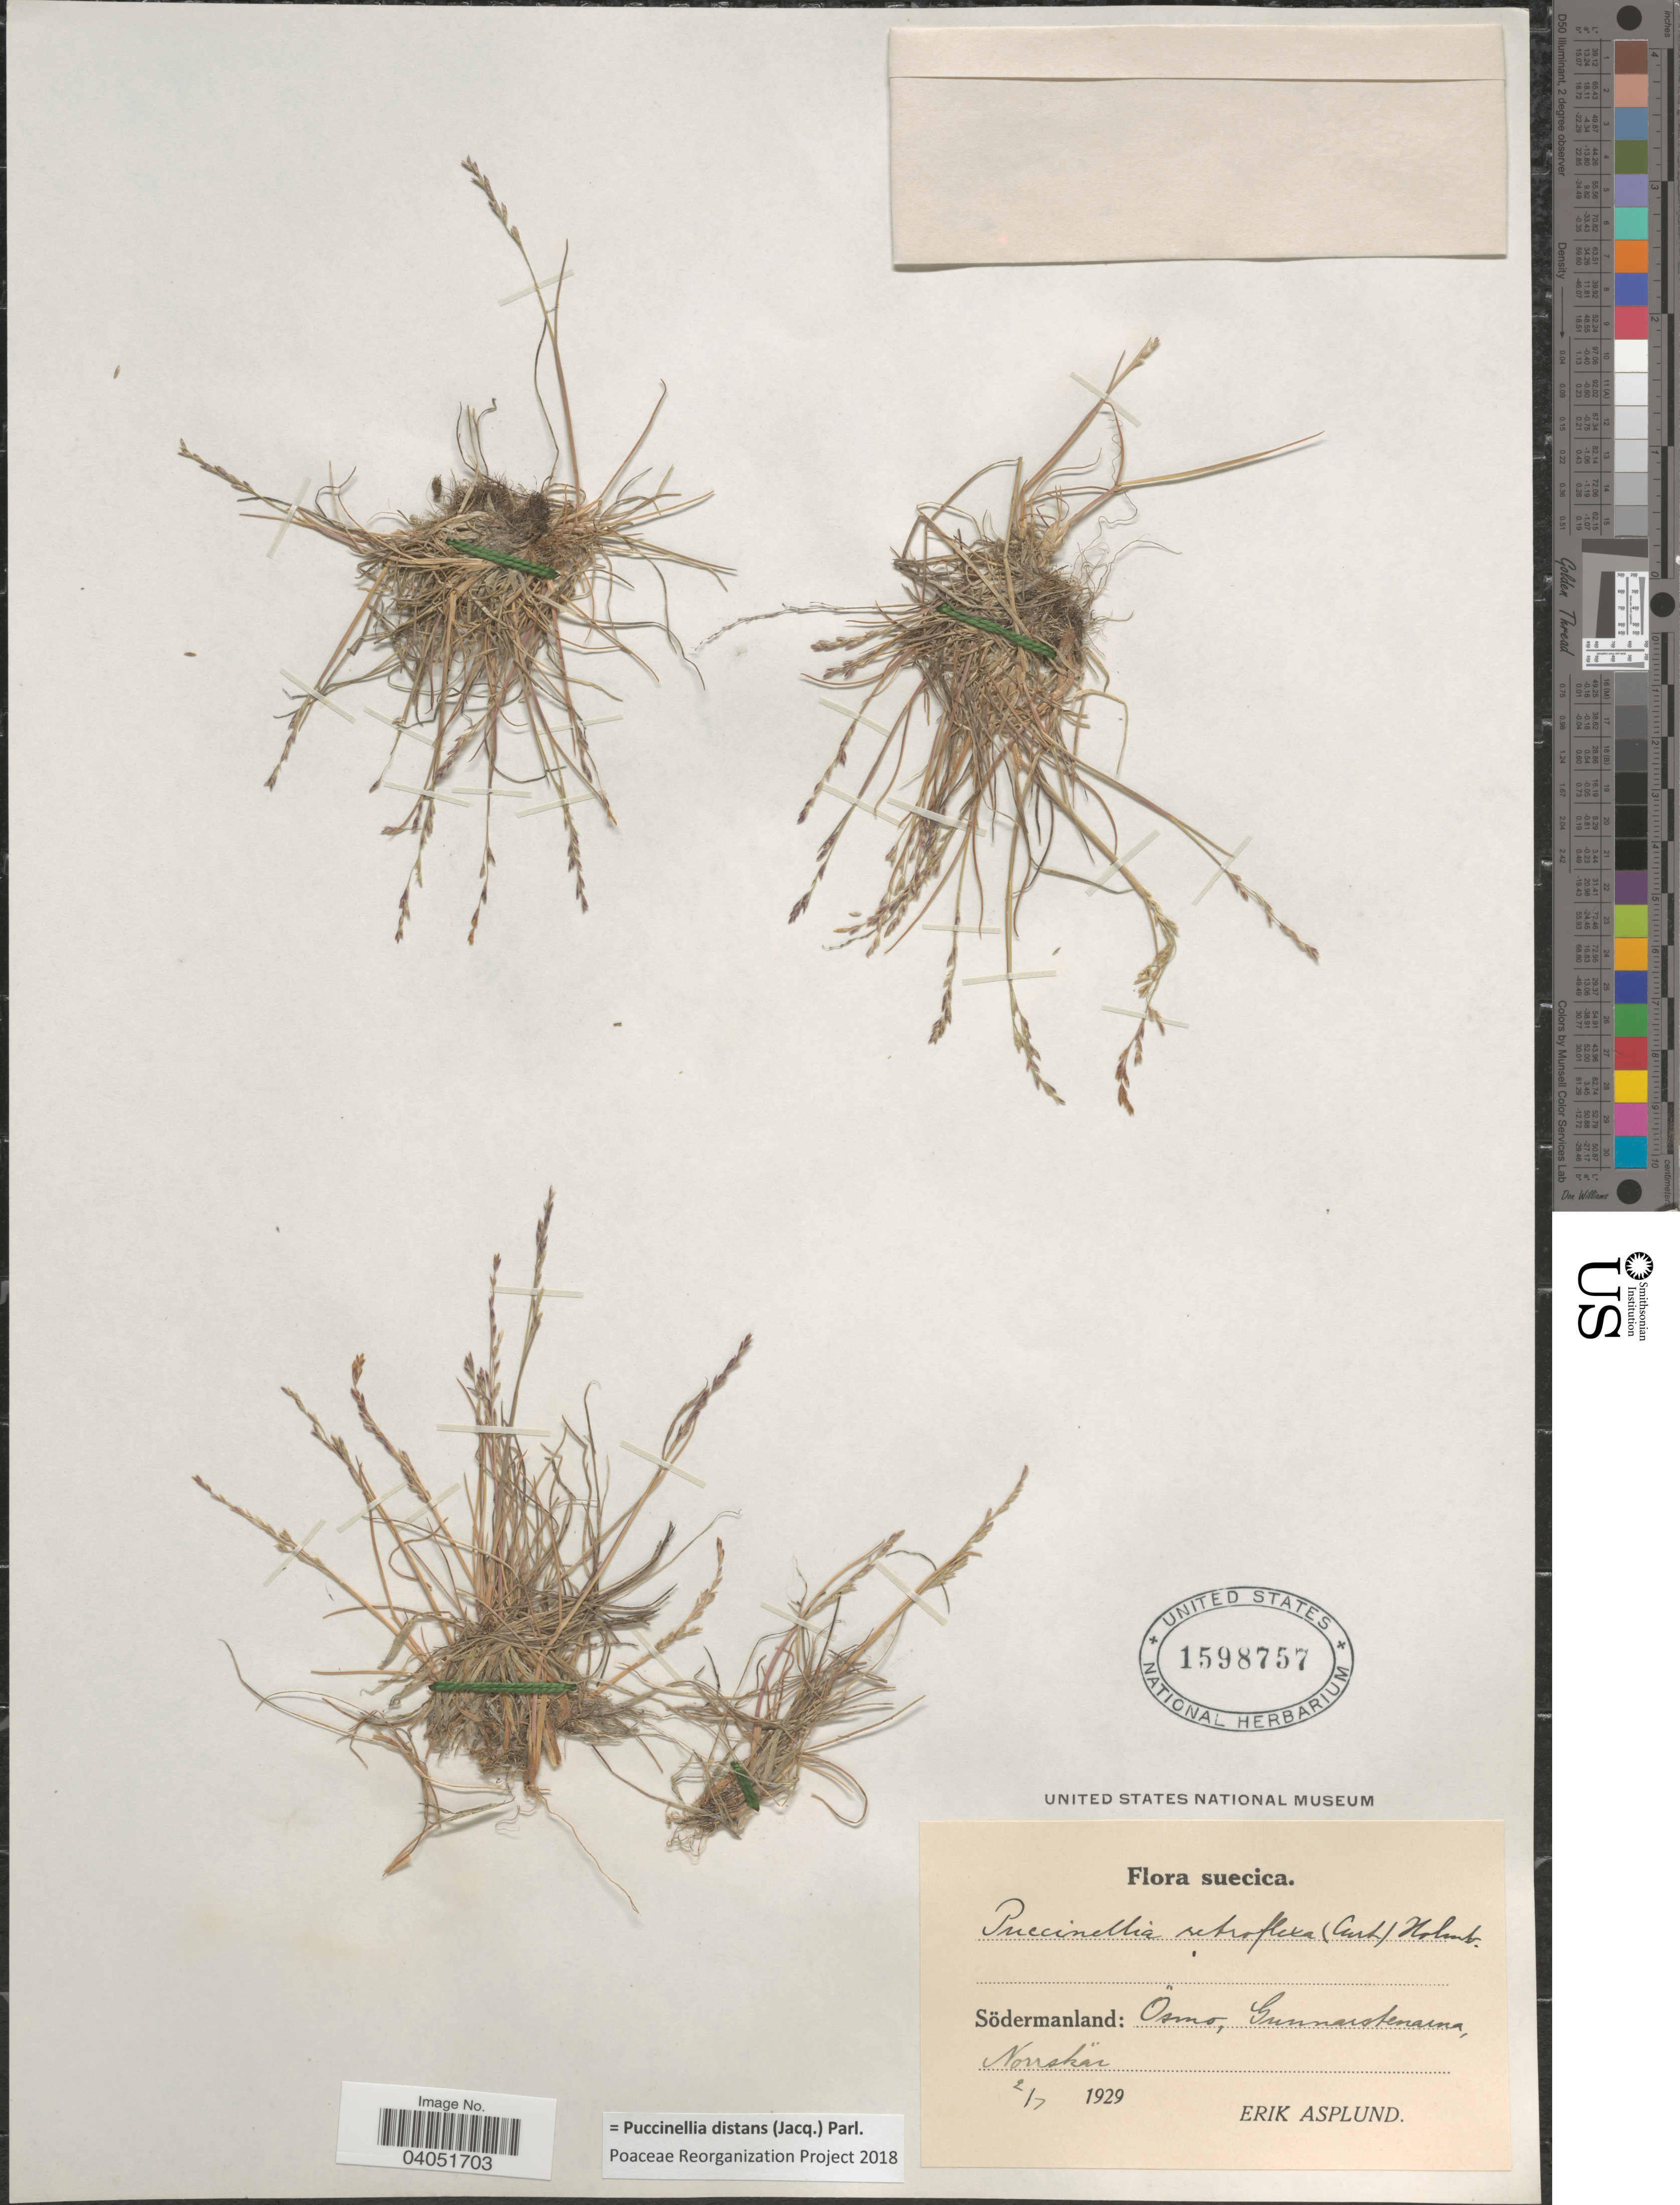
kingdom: Plantae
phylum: Tracheophyta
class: Liliopsida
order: Poales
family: Poaceae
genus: Puccinellia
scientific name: Puccinellia distans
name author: (Jacq.) Parl.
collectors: E. Asplund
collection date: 1929-07-02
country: Sweden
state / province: Sodermanland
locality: Suecica. Södermanland: Ösmo, Gunnarstenarna, Norrskär.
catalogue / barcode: US 1598757